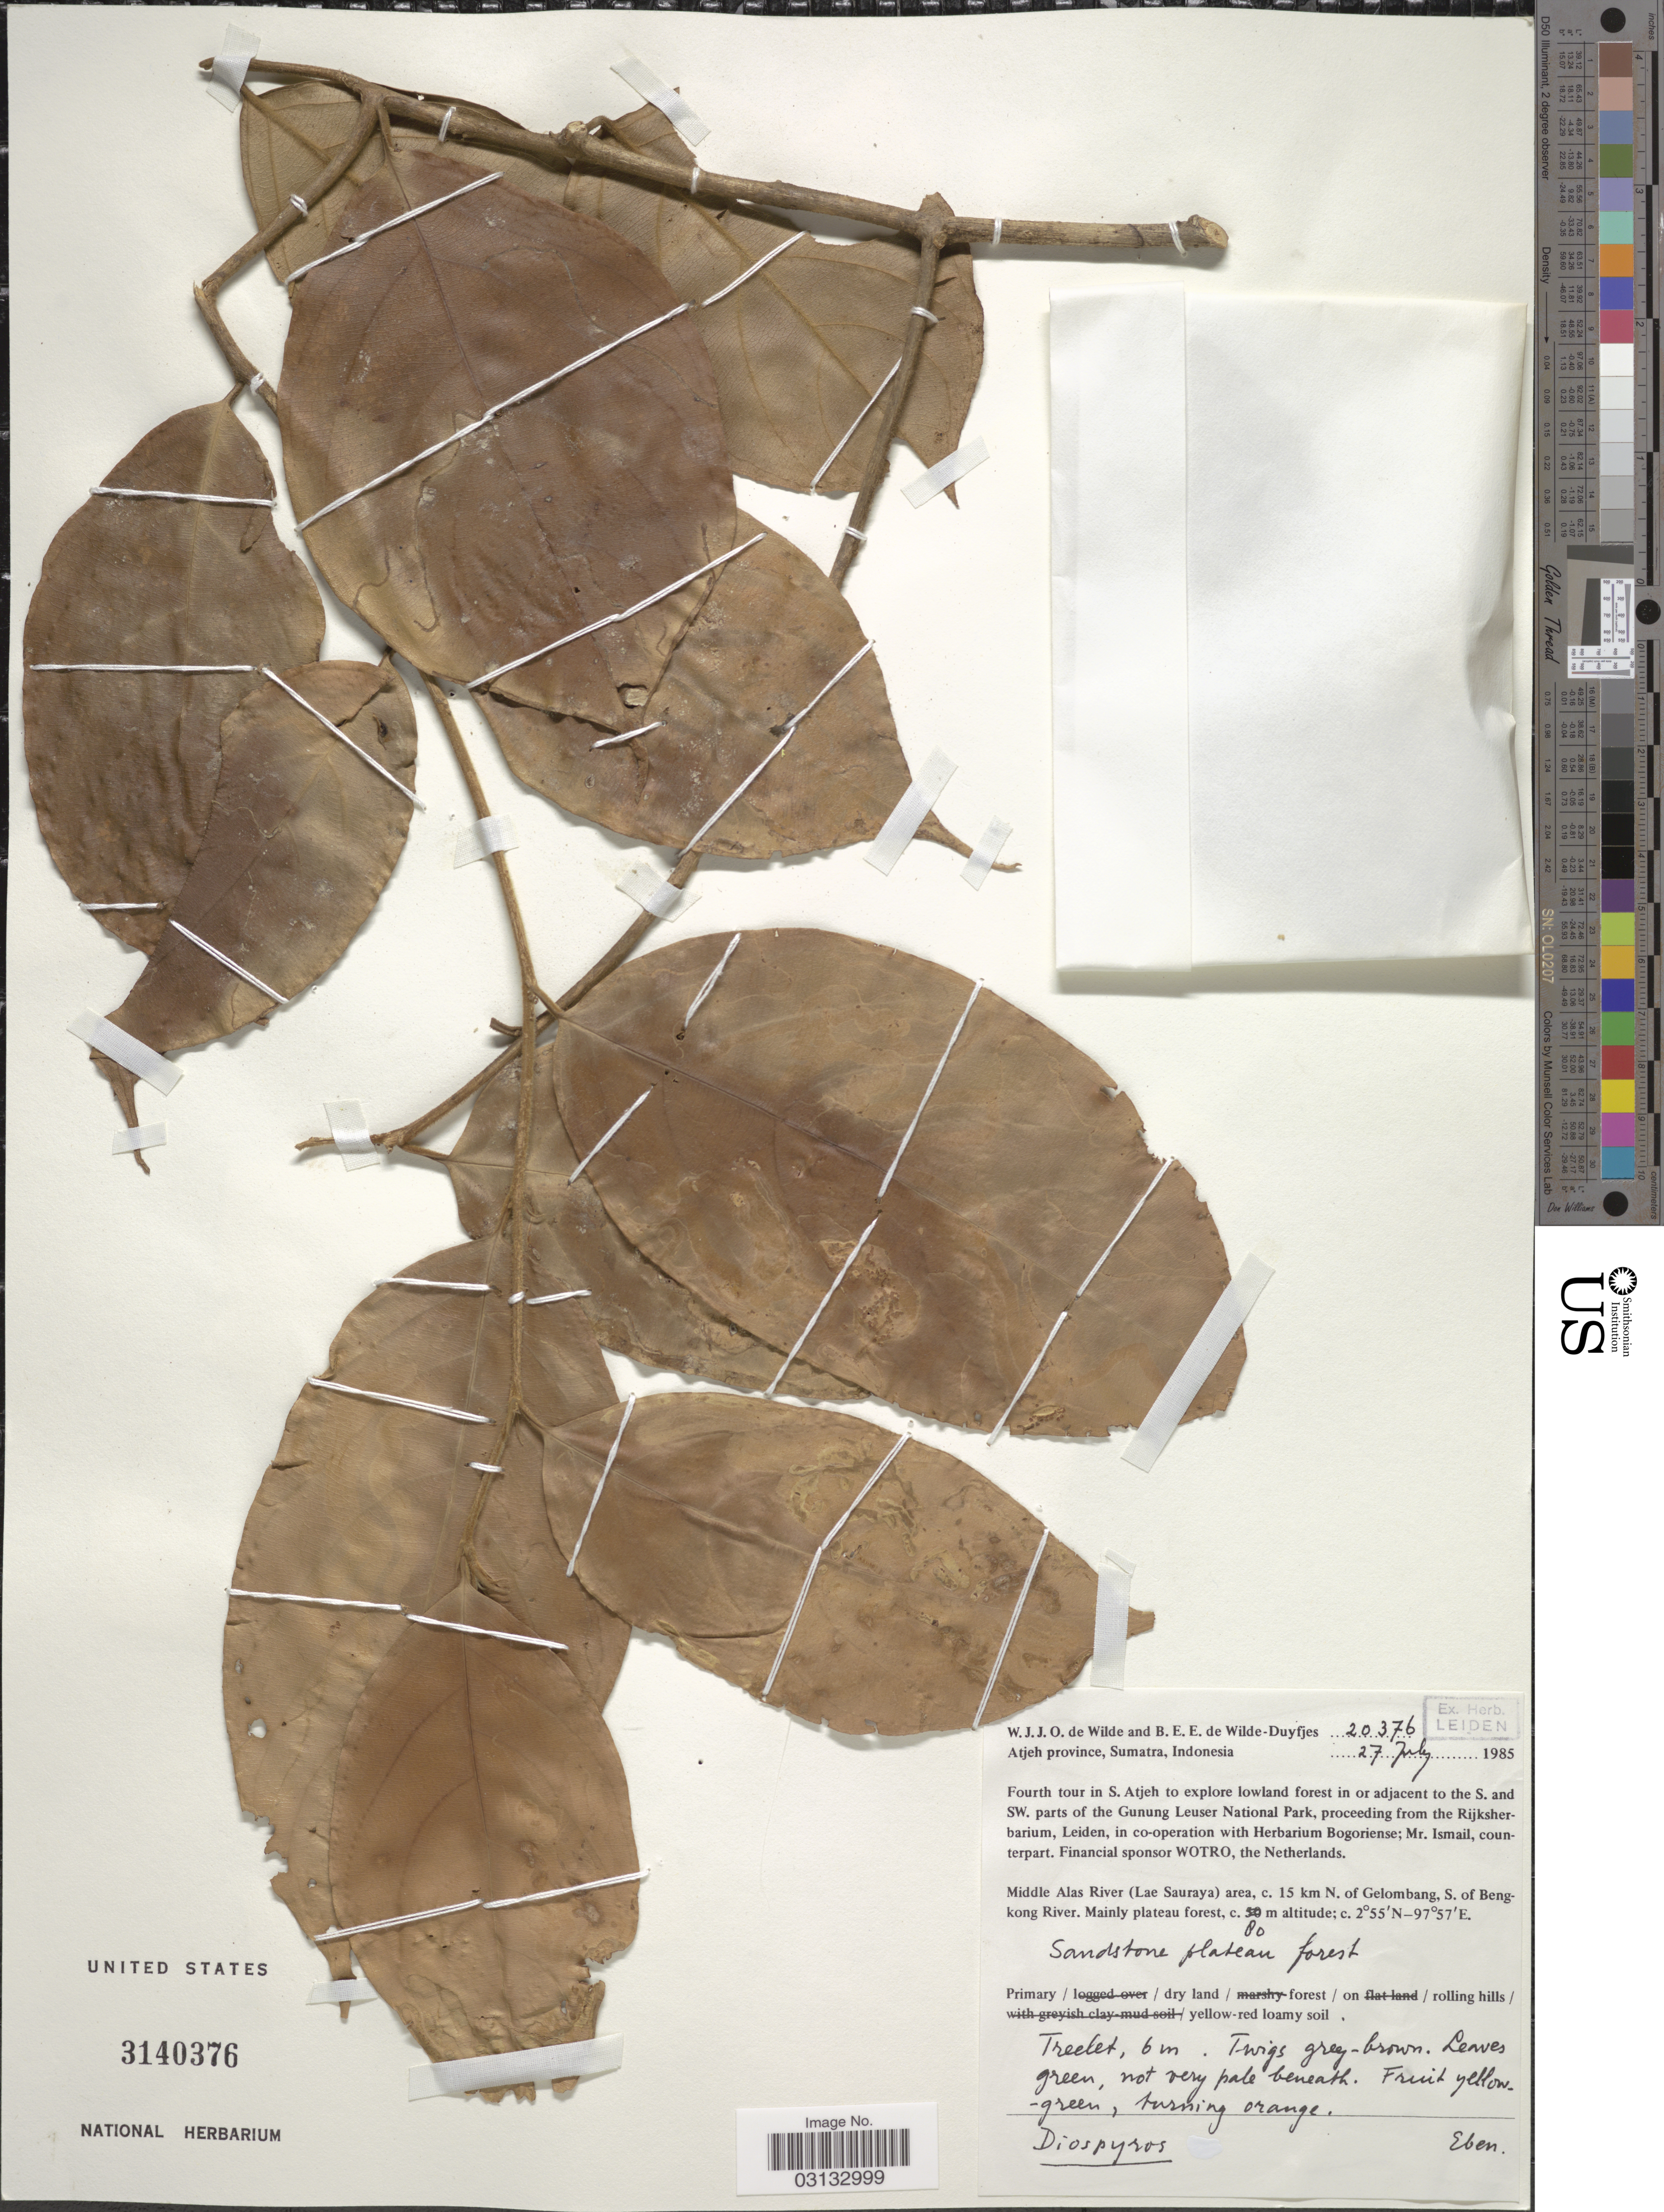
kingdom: Plantae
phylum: Tracheophyta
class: Magnoliopsida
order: Ericales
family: Ebenaceae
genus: Diospyros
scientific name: Diospyros sp.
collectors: W. J. de Wilde & B. E. de Wilde-Duyfjes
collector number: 20376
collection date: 1985-07-27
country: Indonesia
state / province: Sumatra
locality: Atjeh province, Sumatra, Middle Alas River (Lae Sauraya) area, c. 15 km N. of Gelombang, S. of Bengkong River, Mainly plateau forest.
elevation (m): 80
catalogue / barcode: US 3140376